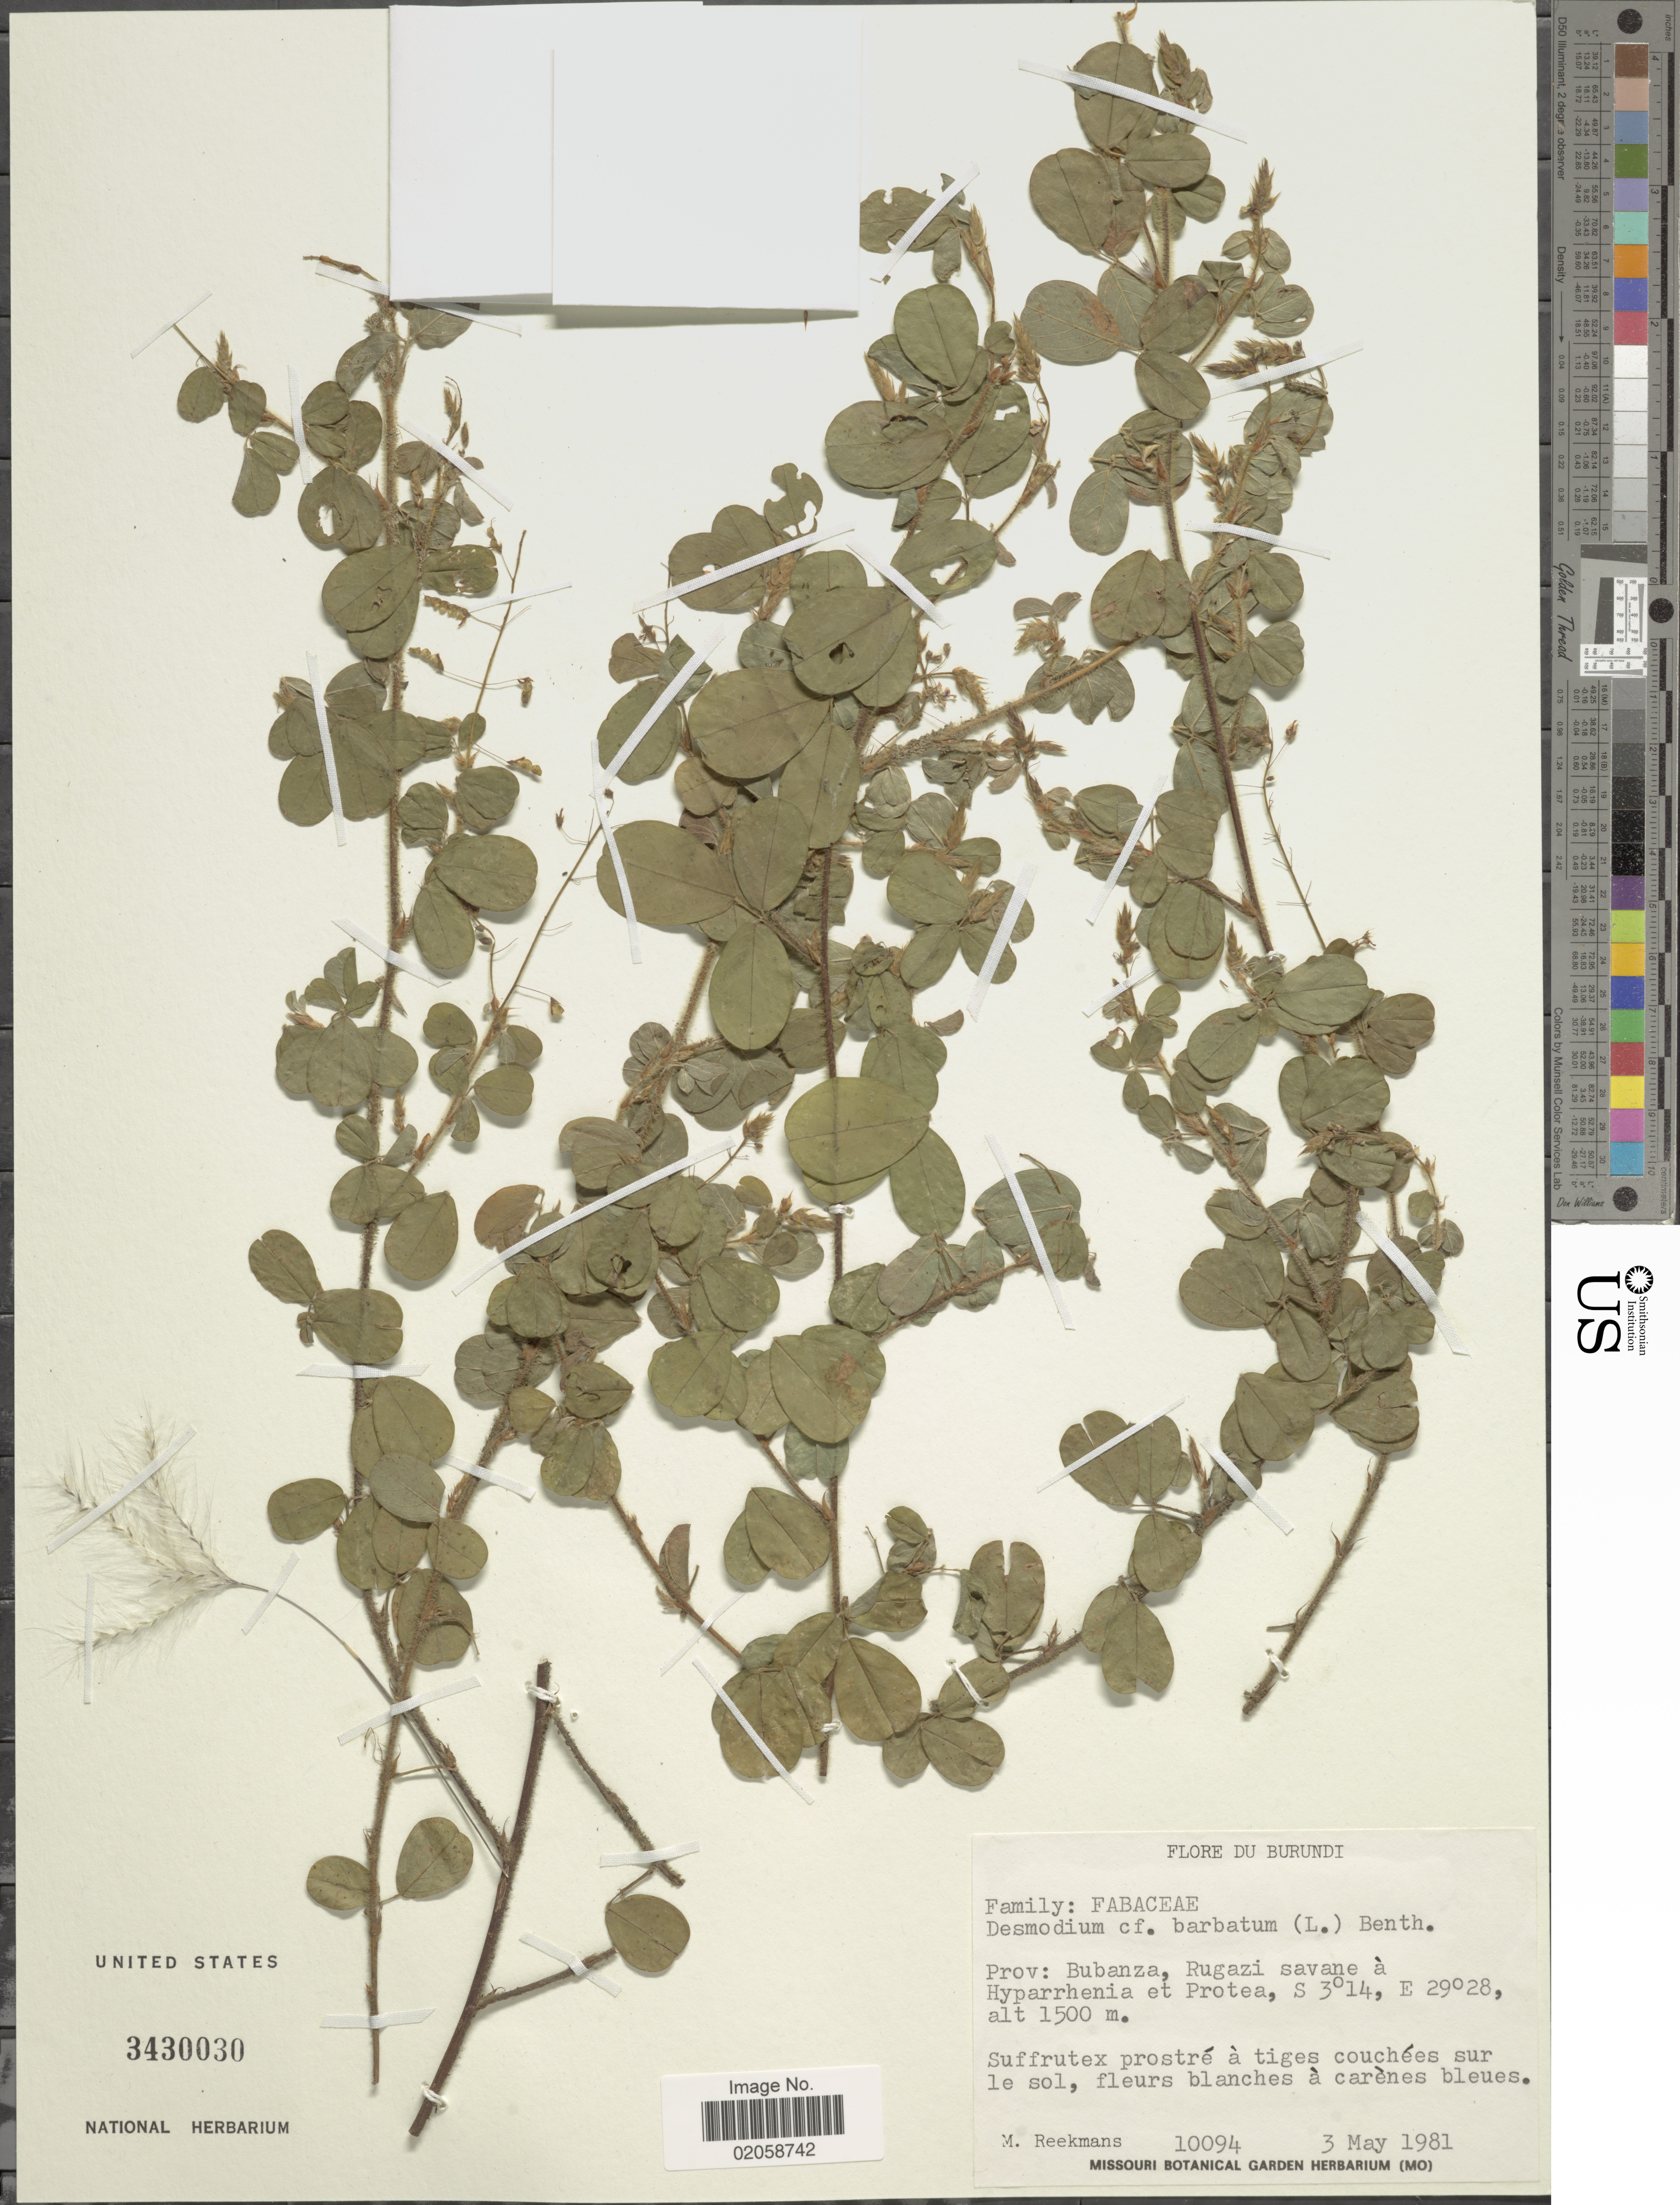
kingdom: Plantae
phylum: Tracheophyta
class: Magnoliopsida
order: Fabales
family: Fabaceae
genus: Grona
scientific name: Grona setigera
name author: (E. Mey.) H. Ohashi & K. Ohashi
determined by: Strong, Mark T., (BOT), Smithsonian Institution - National Museum of Natural History (UNITED STATES)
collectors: M. Reekmans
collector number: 10094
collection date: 1981-05-03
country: Burundi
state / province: Bubanza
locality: Prov: Bubanza, Rugazi savane a Hyparrhenia et Protea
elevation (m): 1500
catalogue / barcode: US 3430030